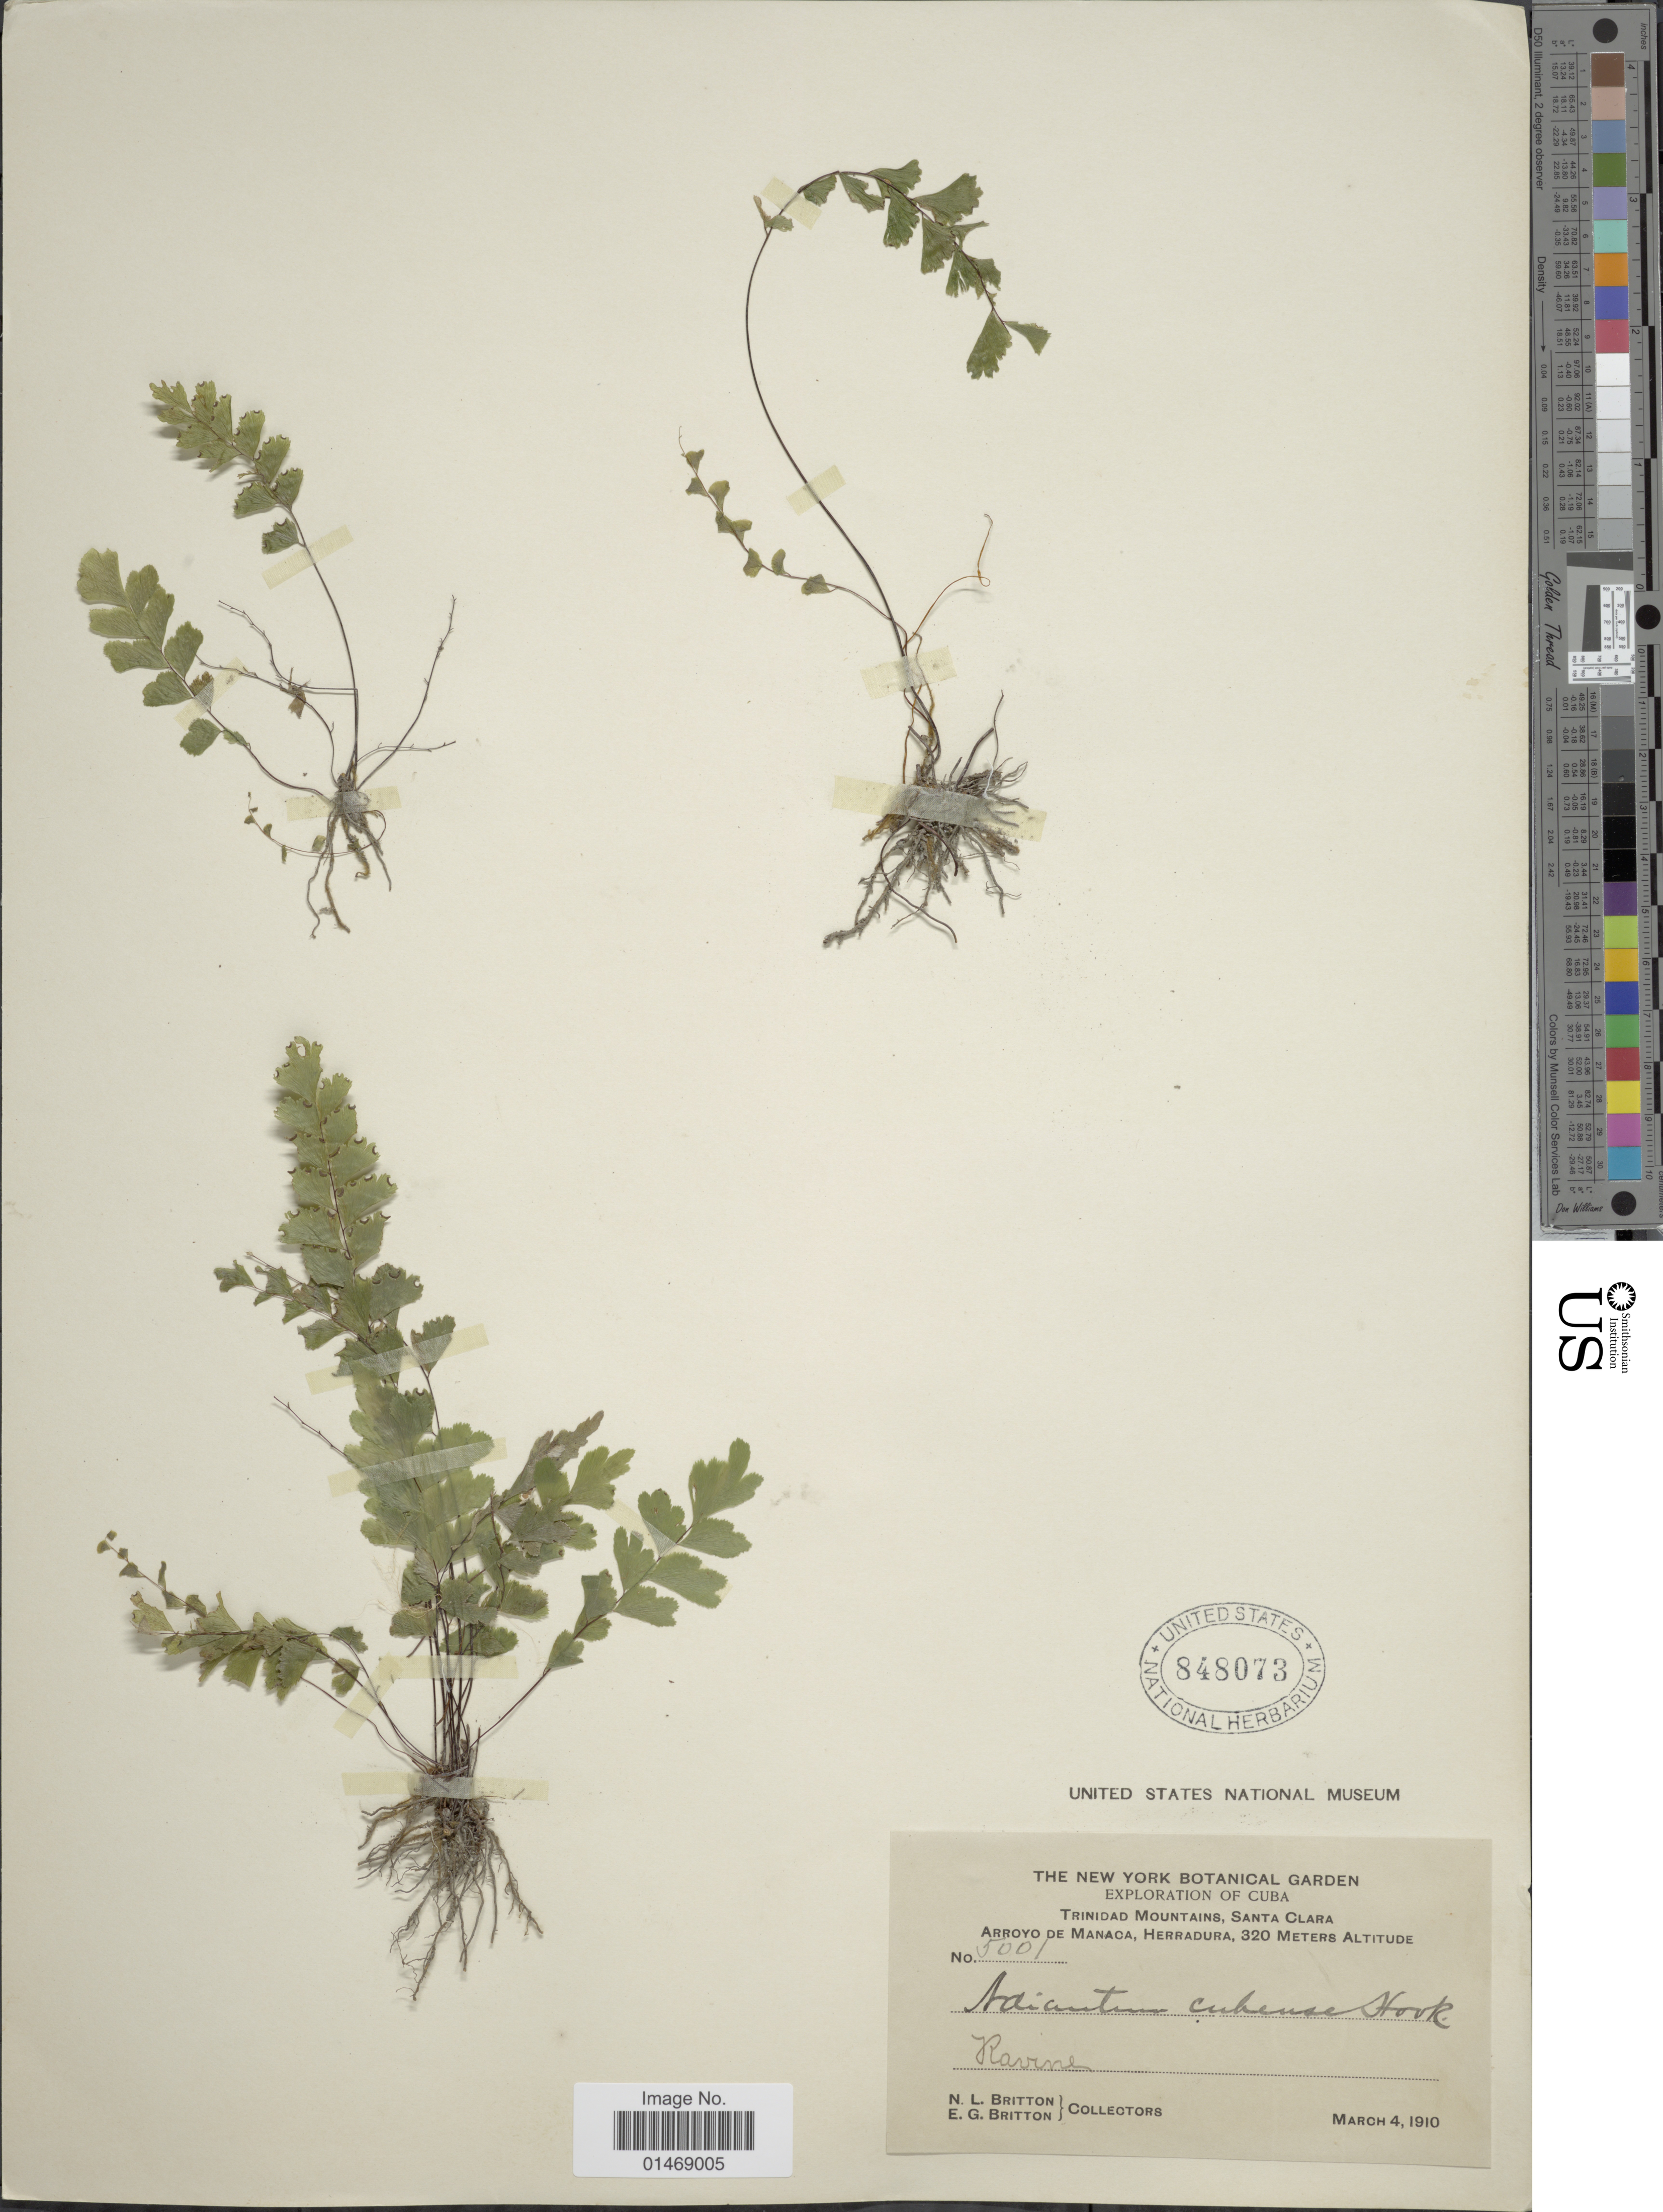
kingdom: Plantae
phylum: Tracheophyta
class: Polypodiopsida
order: Polypodiales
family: Pteridaceae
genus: Adiantum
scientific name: Adiantum melanoleucum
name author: Willd.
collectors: N. Britton & E. G. Britton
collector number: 5001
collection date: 1910-03-04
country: Cuba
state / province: Las Villas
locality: Trinidad Mountains, Santa Clara Arroyo de Manaca, Herradura, Ravine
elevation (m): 320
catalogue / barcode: US 848073